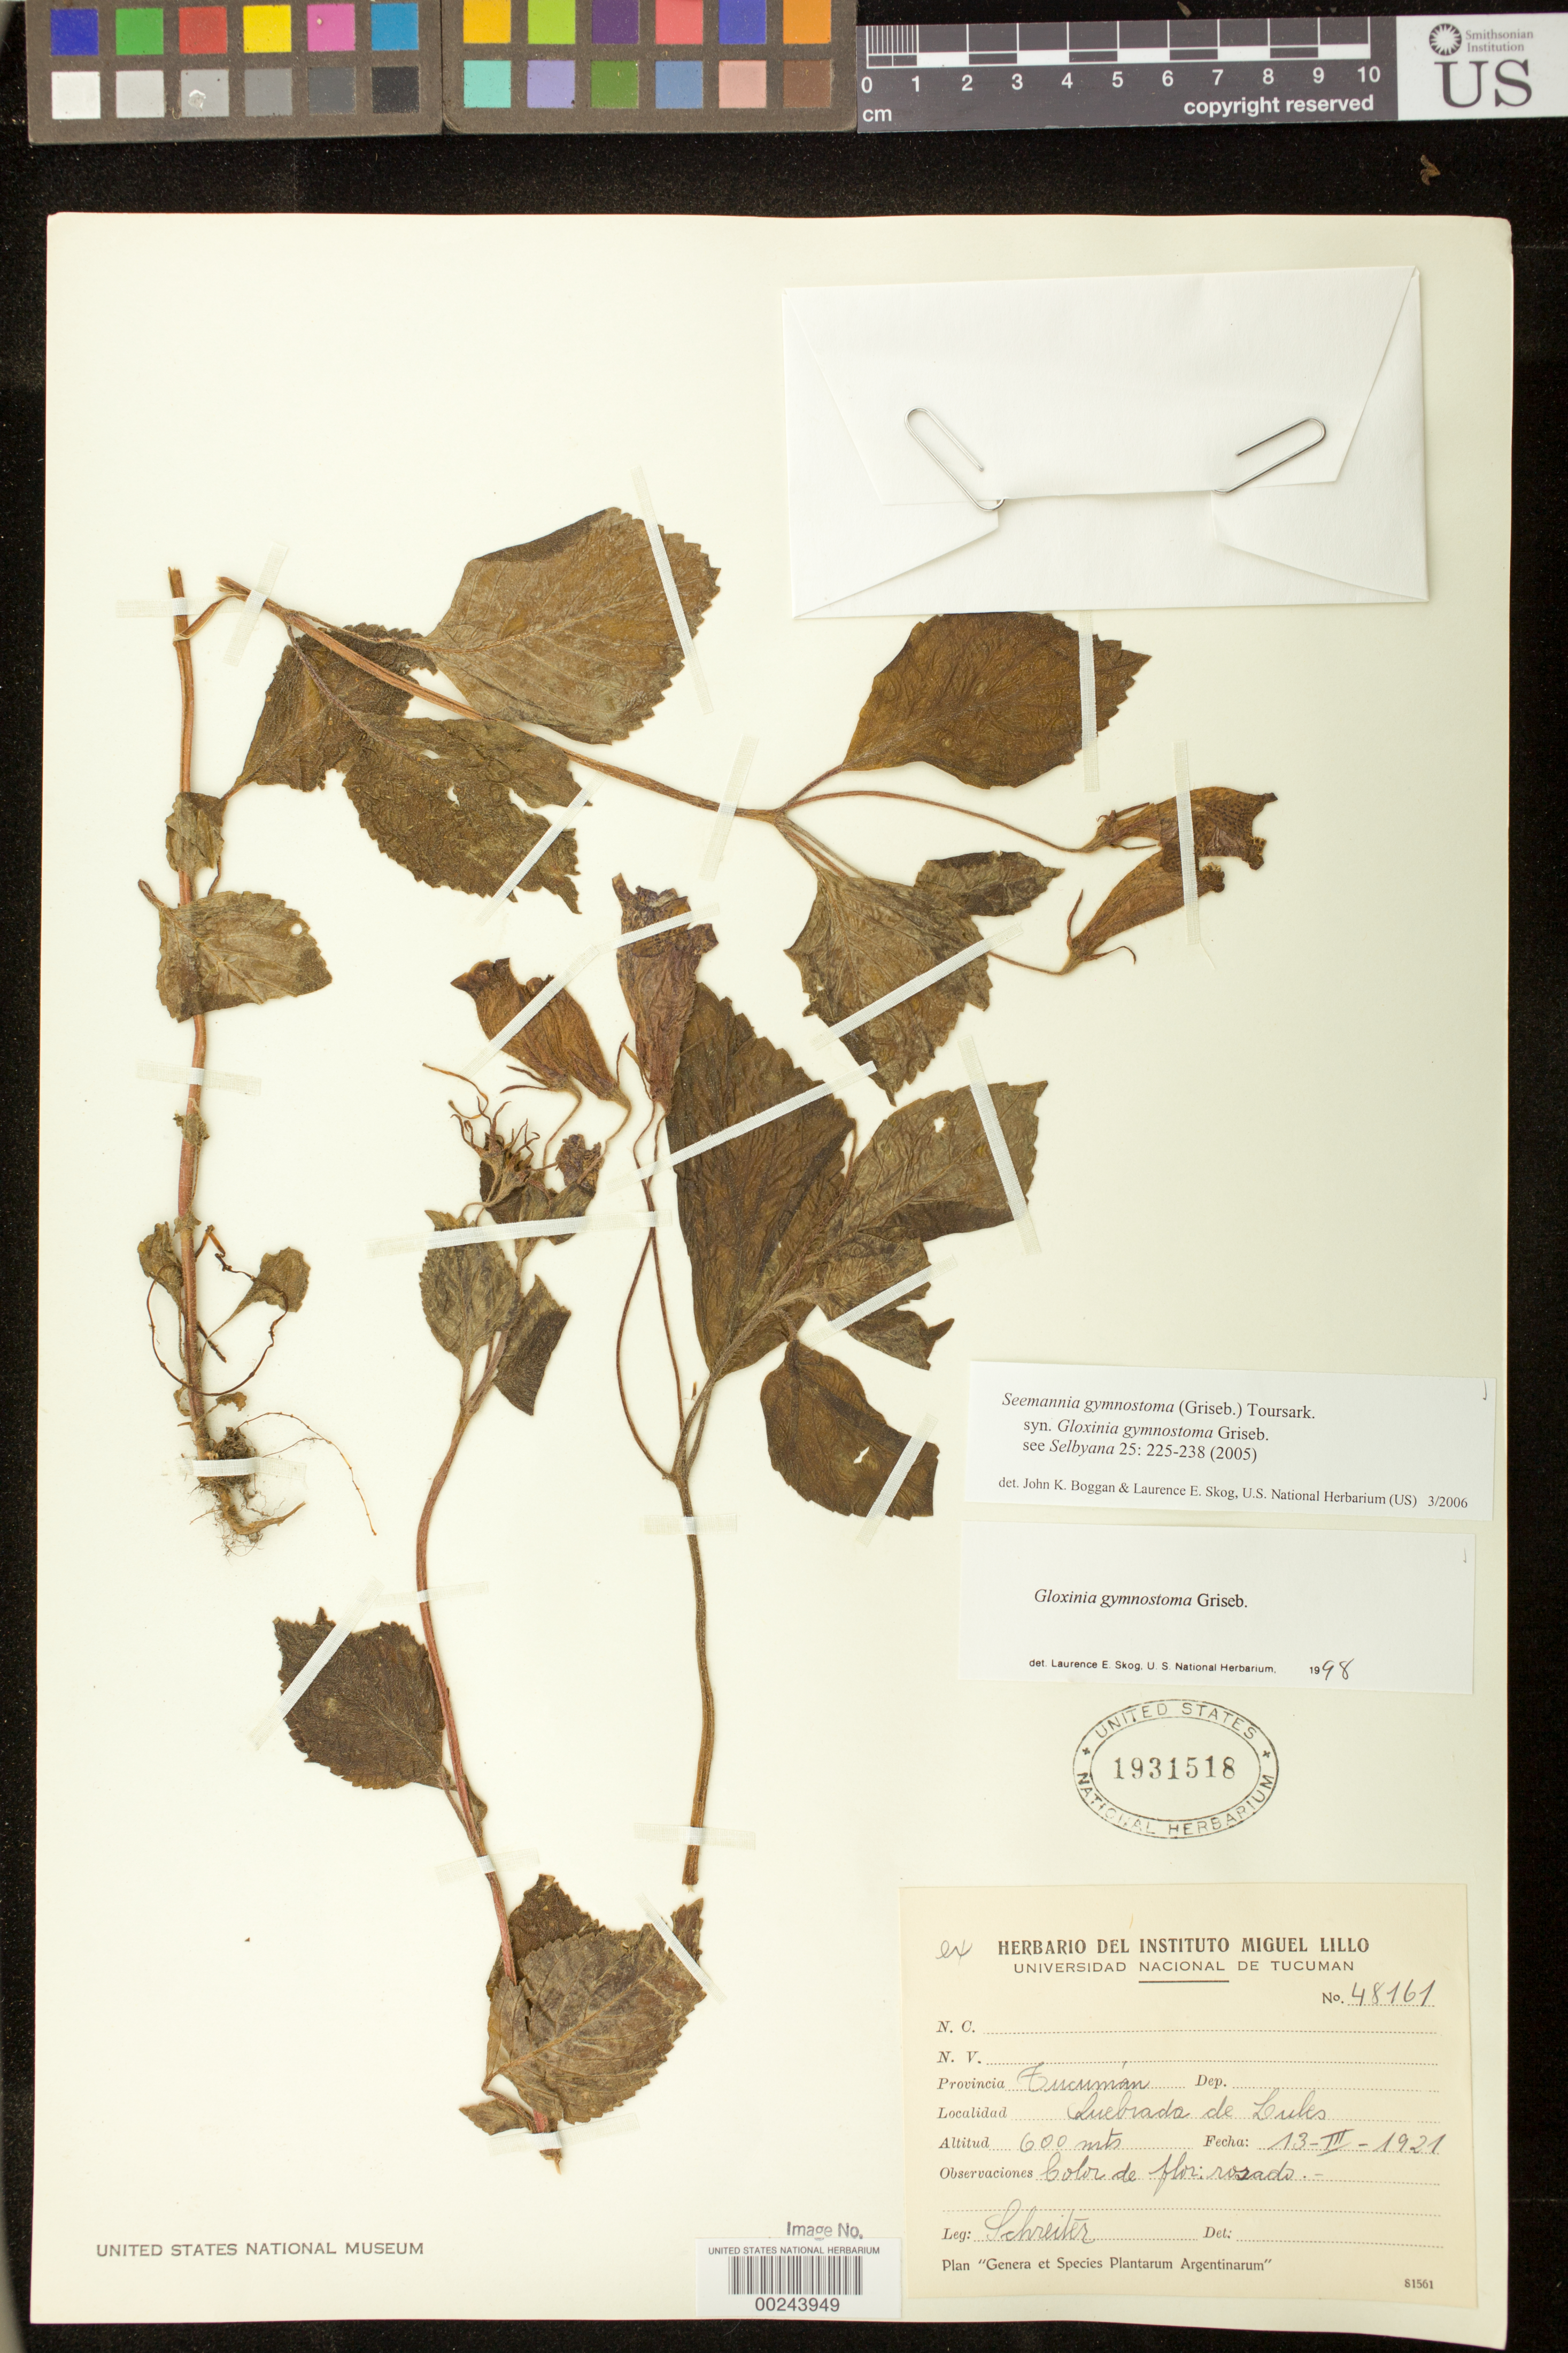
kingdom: Plantae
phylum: Tracheophyta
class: Magnoliopsida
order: Lamiales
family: Gesneriaceae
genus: Seemannia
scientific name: Seemannia gymnostoma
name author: (Griseb.) Toursark.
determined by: Boggan, J. K.; Skog, L. E.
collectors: R. Schreiter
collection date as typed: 13 Mar 1921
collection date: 1921-03-13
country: Argentina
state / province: Tucumán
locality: Quebrada de Lules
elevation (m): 600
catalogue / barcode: US 1931518